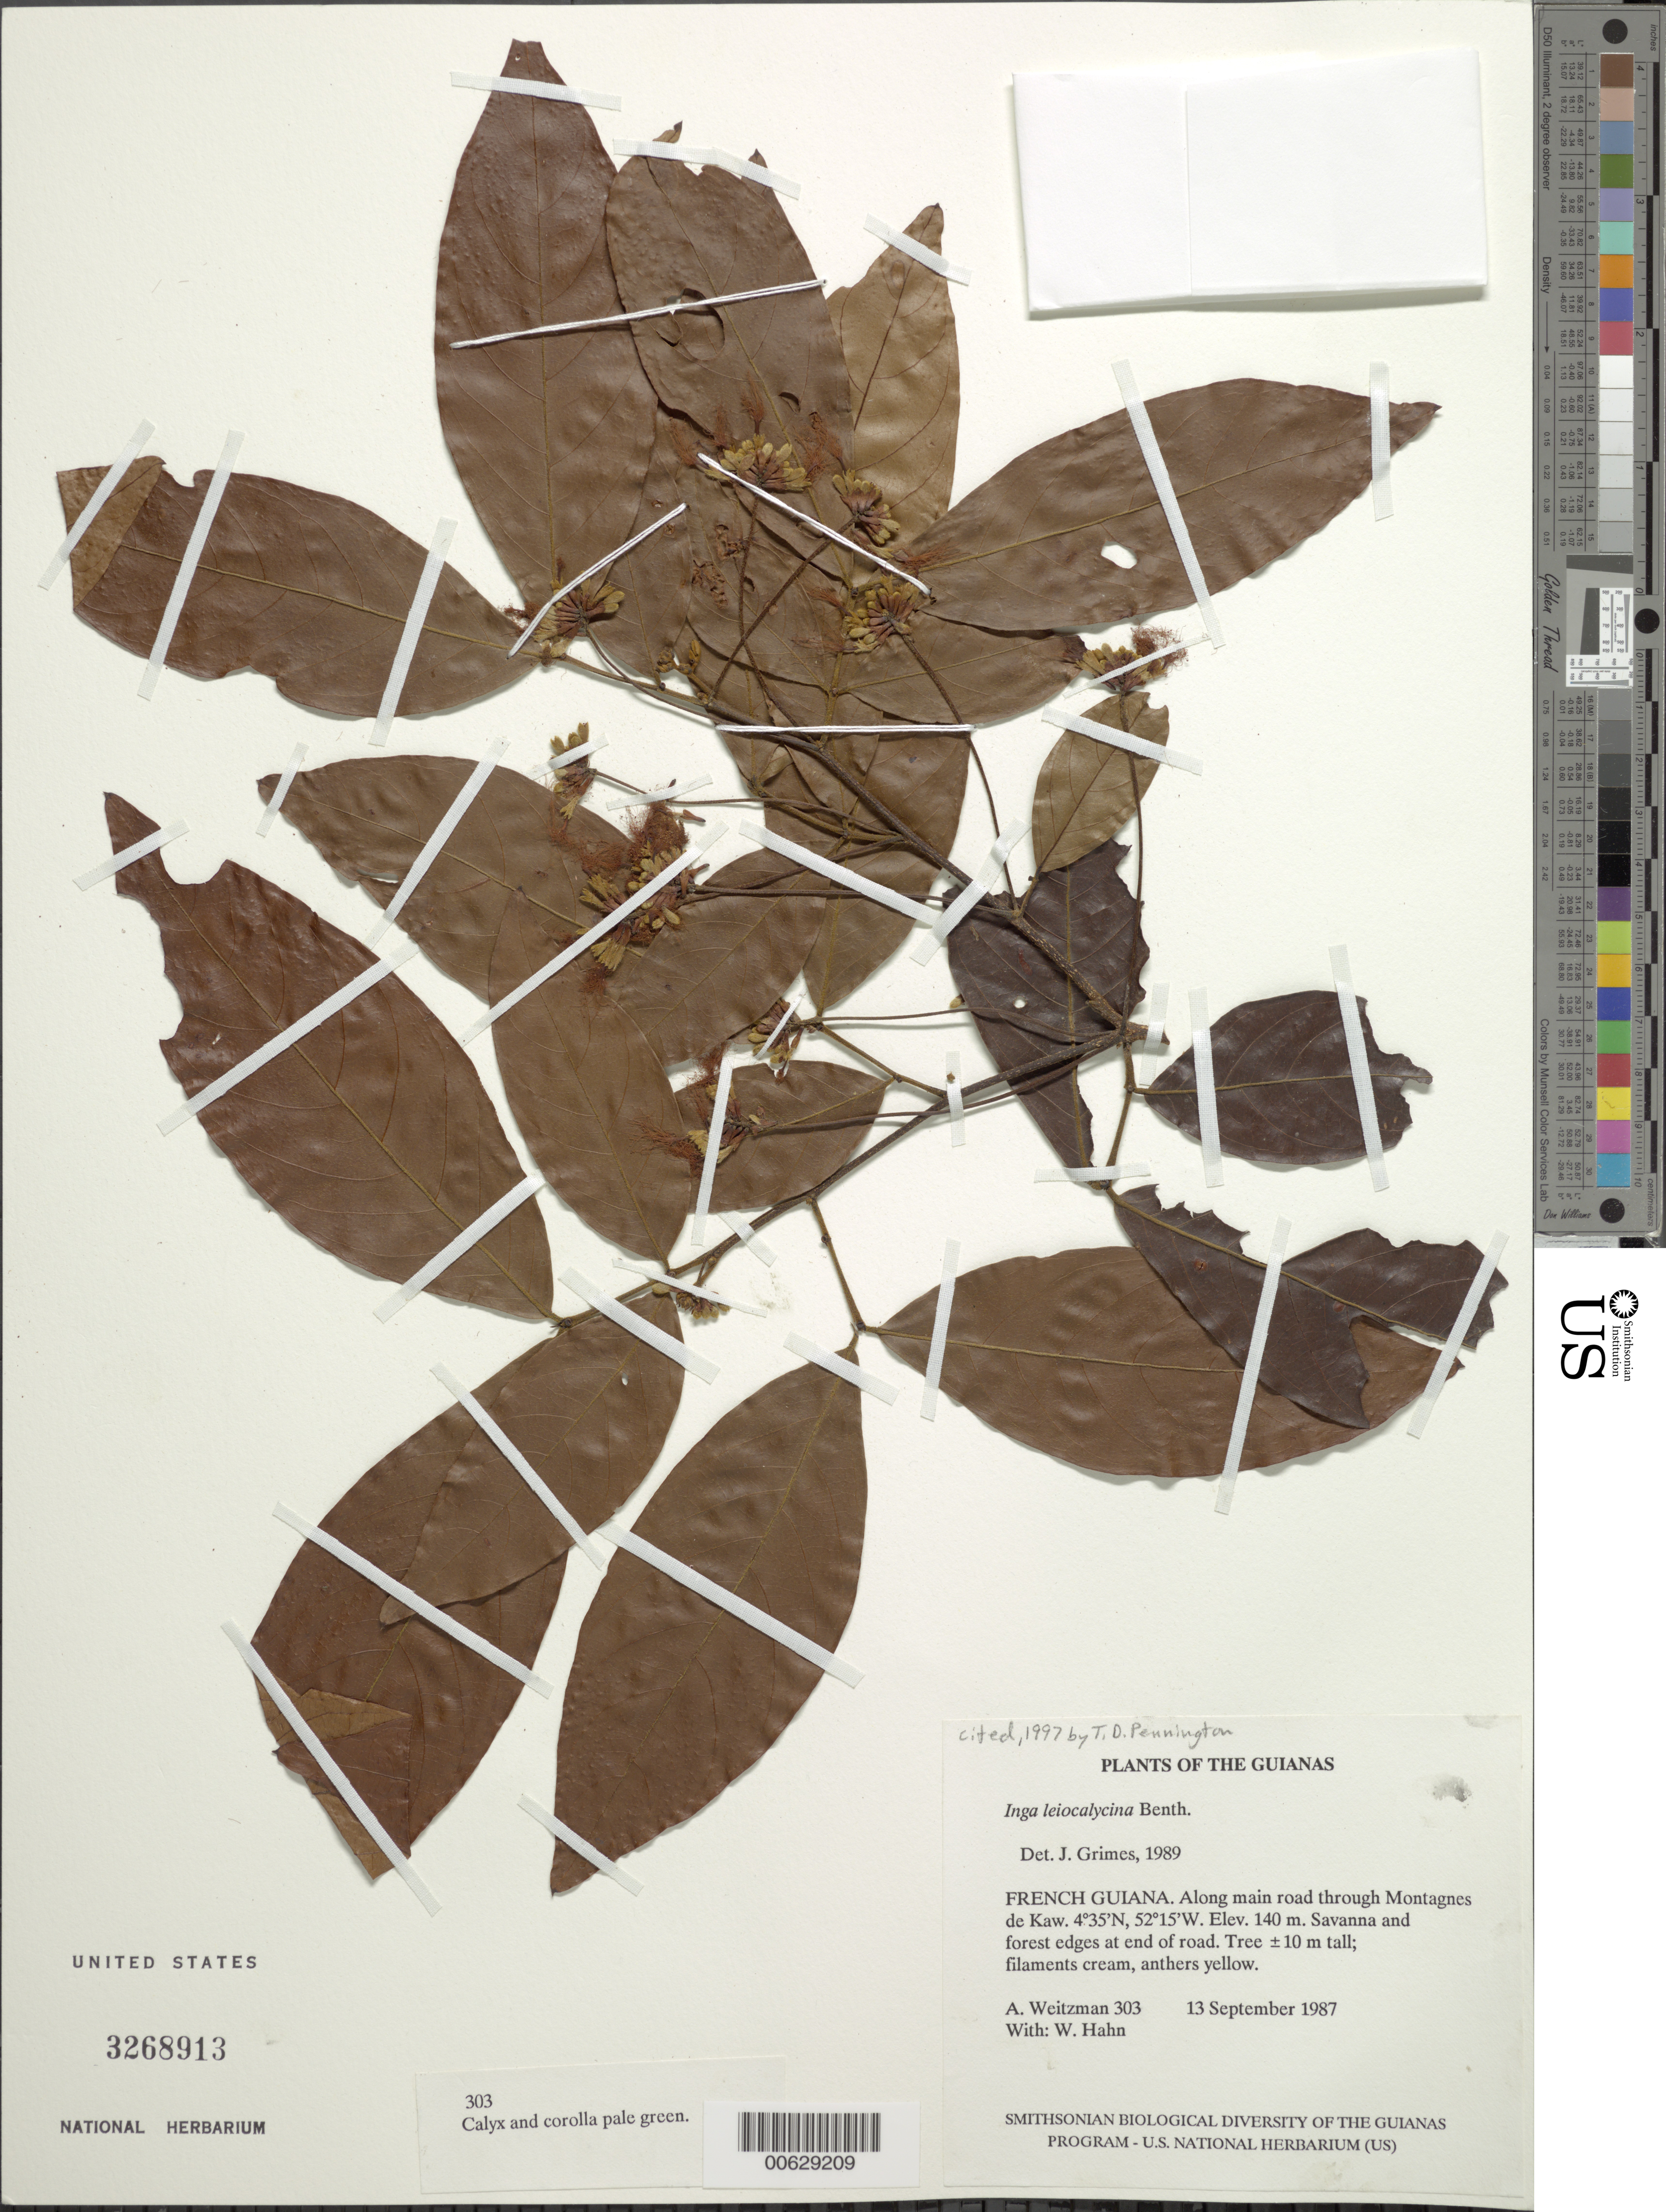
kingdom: Plantae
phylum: Tracheophyta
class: Magnoliopsida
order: Fabales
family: Fabaceae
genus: Inga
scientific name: Inga leiocalycina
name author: Benth.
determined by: Grimes, J.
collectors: A. L. Weitzman & W. Hahn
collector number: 303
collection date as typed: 13 September 1987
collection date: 1987-09-13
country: French Guiana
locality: Along main road through Montagnes de Kaw. At end of road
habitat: Savanna and forest edges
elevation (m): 140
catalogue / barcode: US 3268913